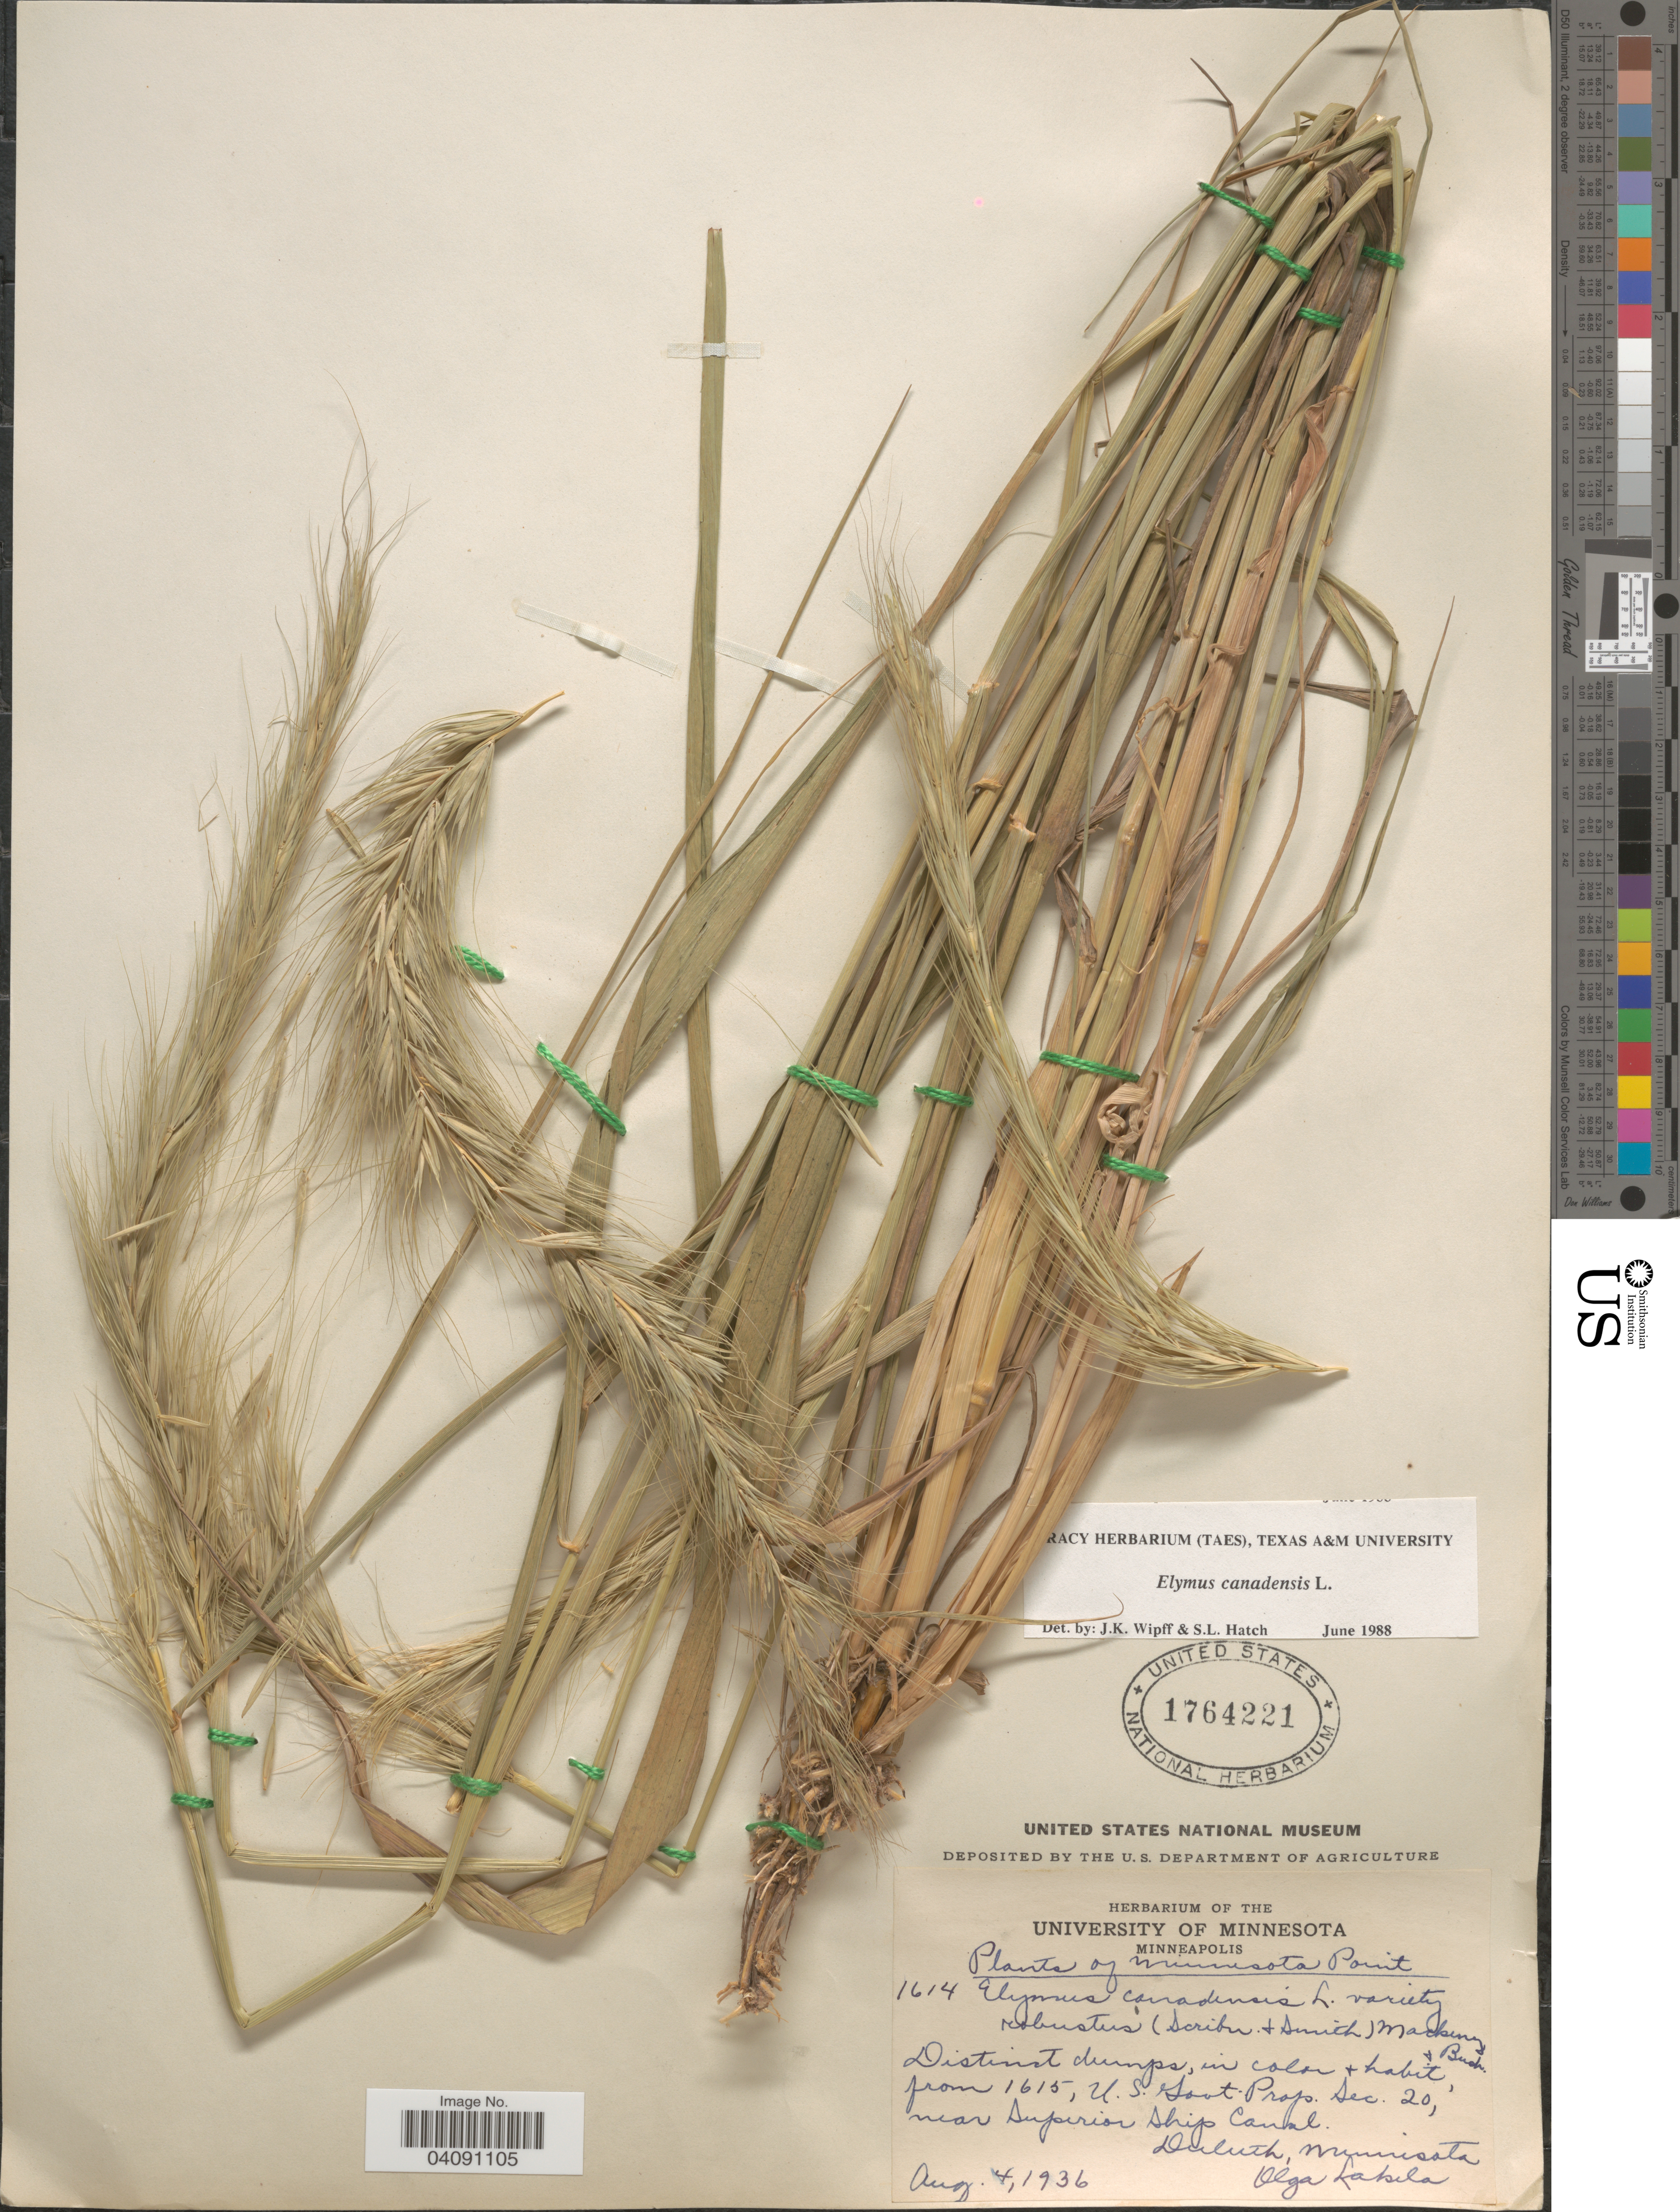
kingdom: Plantae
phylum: Tracheophyta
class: Liliopsida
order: Poales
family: Poaceae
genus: Elymus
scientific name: Elymus canadensis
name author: L.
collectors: O. K. Lakela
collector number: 1614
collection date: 1936-08-04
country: United States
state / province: Minnesota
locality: Minnesota Point. From 1615, U.S. Goat Prop. Sec. 20, near Superior Ship Canal. Duluth.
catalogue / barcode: US 1764221